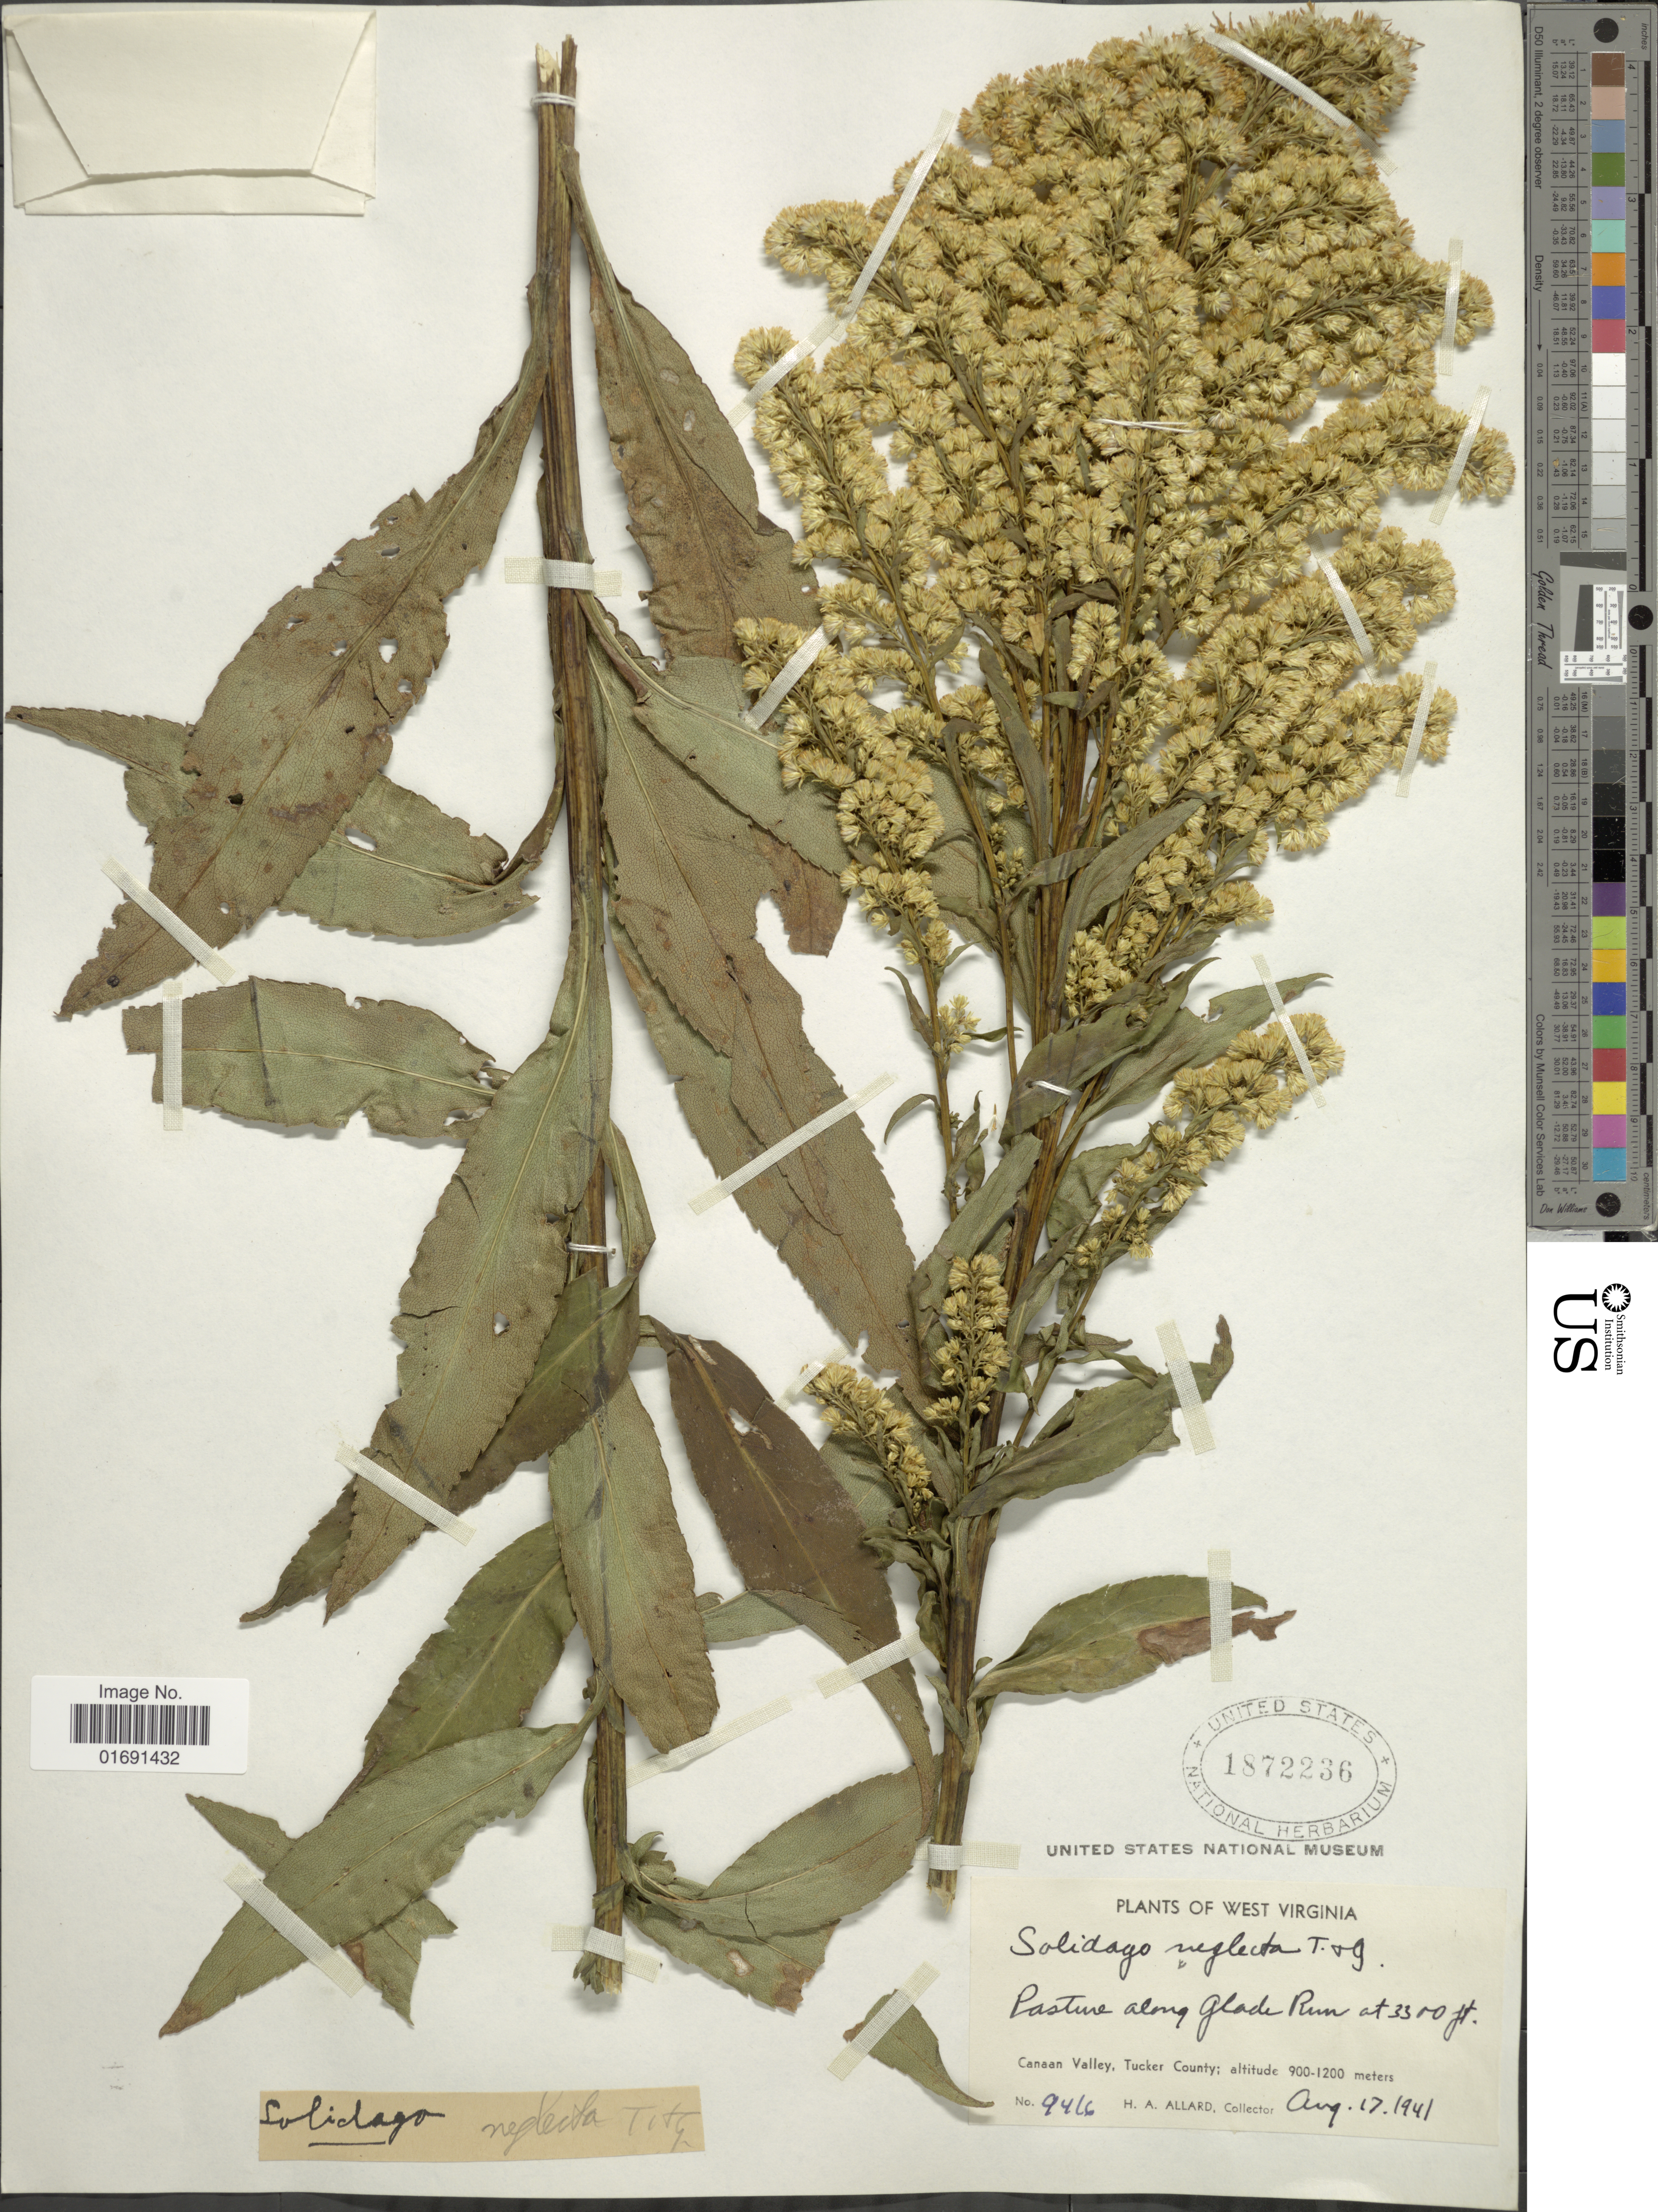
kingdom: Plantae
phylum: Tracheophyta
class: Magnoliopsida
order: Asterales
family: Asteraceae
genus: Solidago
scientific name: Solidago uniligulata var. neglecta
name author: Fernald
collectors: H. A. Allard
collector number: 9416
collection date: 1941-08-17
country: United States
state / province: West Virginia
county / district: Tucker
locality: Pasture along Glade Run, Canaan Valley, Tucker County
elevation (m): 900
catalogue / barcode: US 1872236